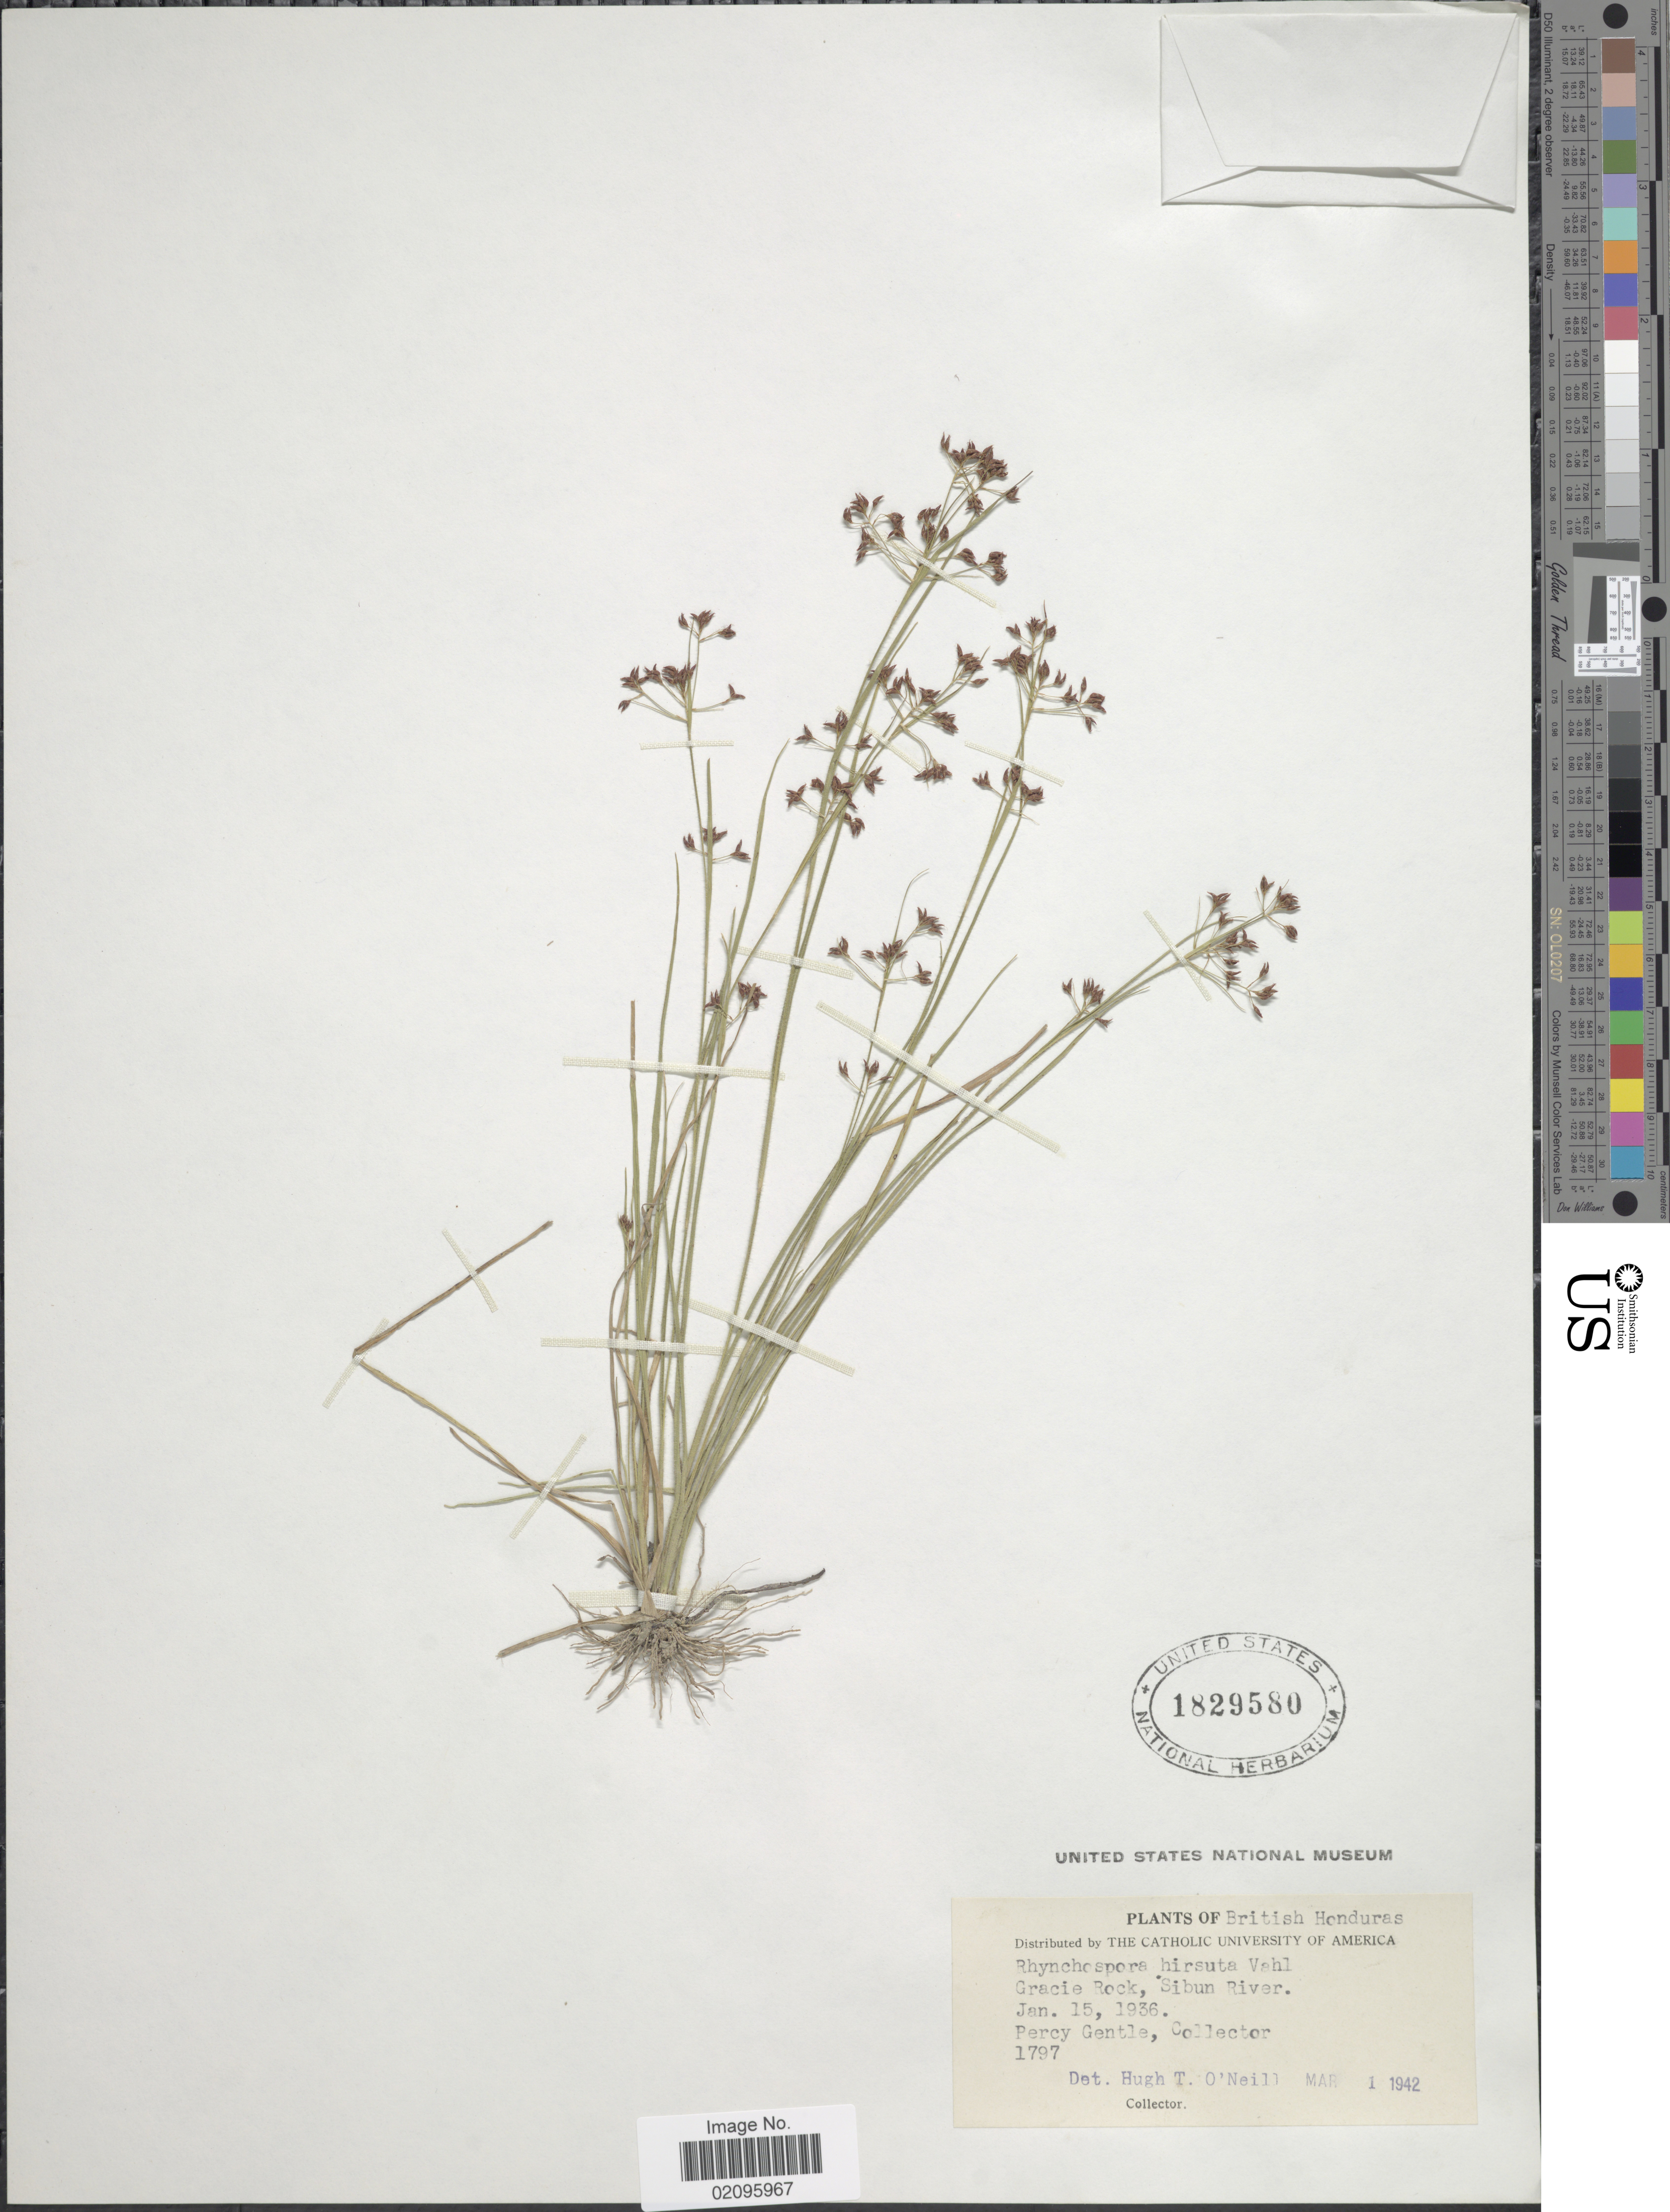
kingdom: Plantae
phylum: Tracheophyta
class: Liliopsida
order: Poales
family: Cyperaceae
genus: Rhynchospora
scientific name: Rhynchospora hirsuta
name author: (Vahl) Vahl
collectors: P. H. Gentle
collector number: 1797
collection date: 1936-01-15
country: Belize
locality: British Honduras, Gracie Rock, Sibun River.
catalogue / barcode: US 1829580